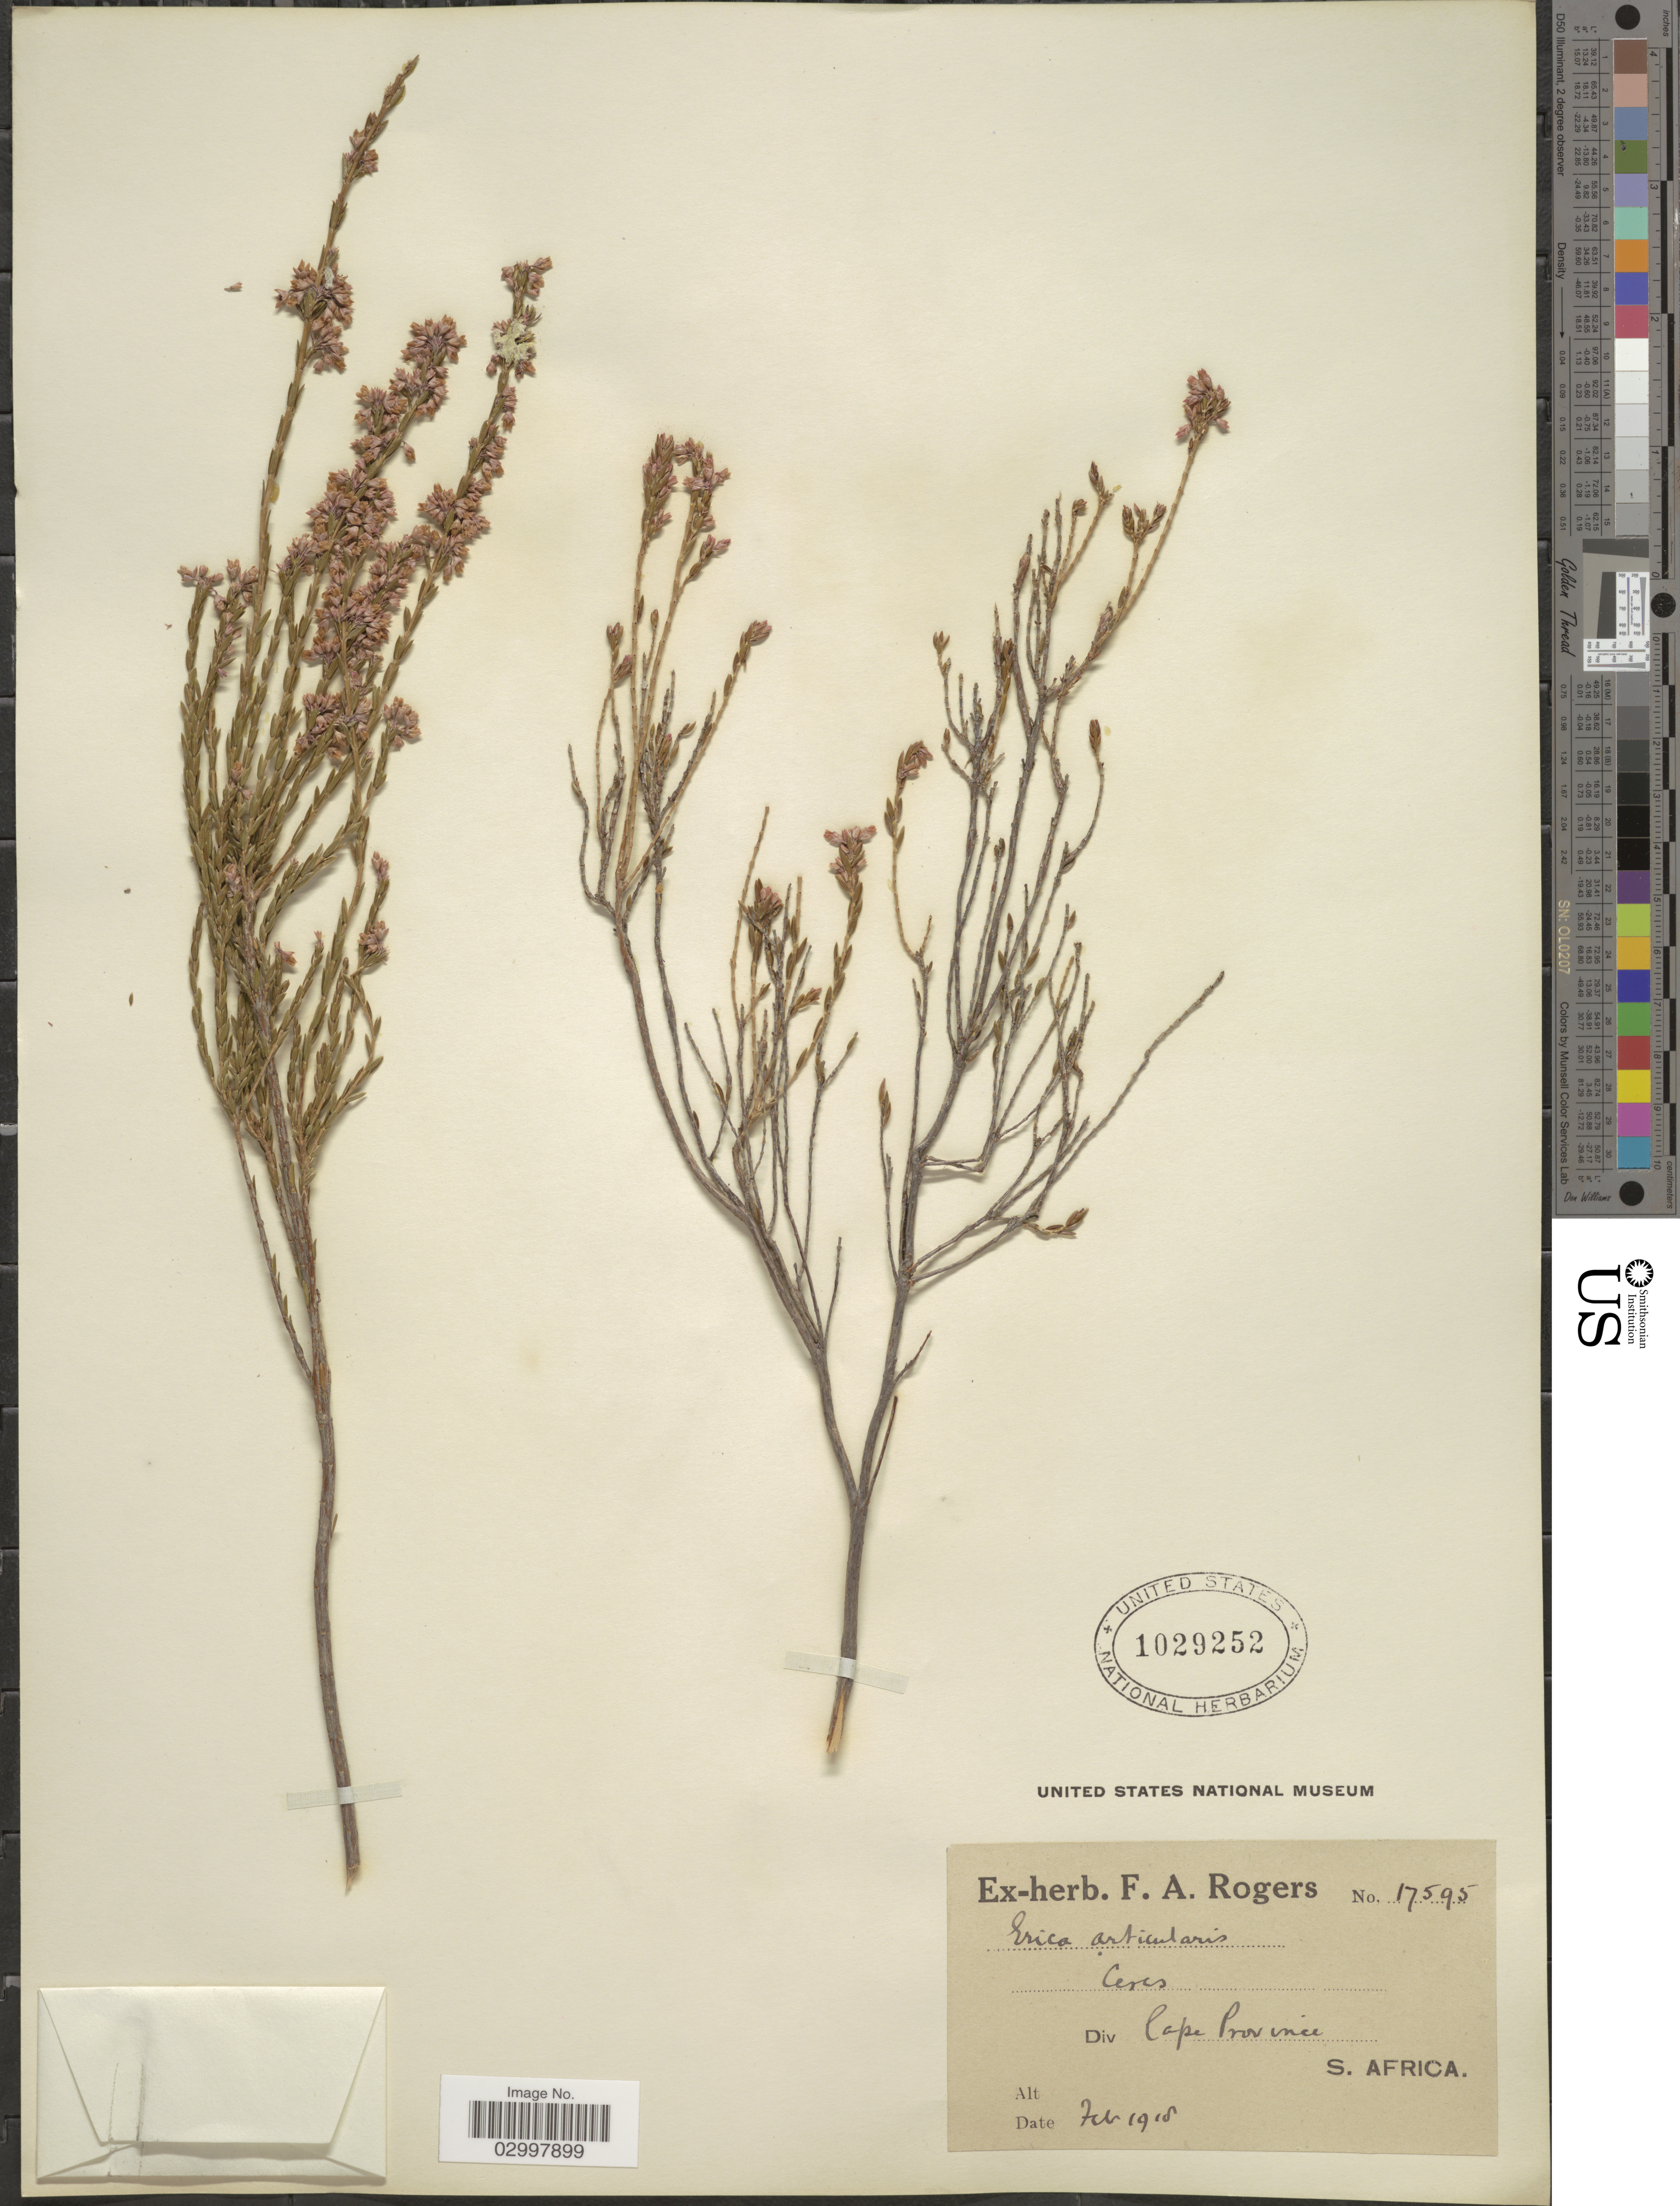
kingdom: Plantae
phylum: Tracheophyta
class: Magnoliopsida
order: Ericales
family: Ericaceae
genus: Erica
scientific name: Erica articularis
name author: L.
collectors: ex herb. F. A. Rogers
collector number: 17595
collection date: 1918-02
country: South Africa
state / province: Western Cape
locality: Ceres. Div. Cape Province.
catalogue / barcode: US 1029252